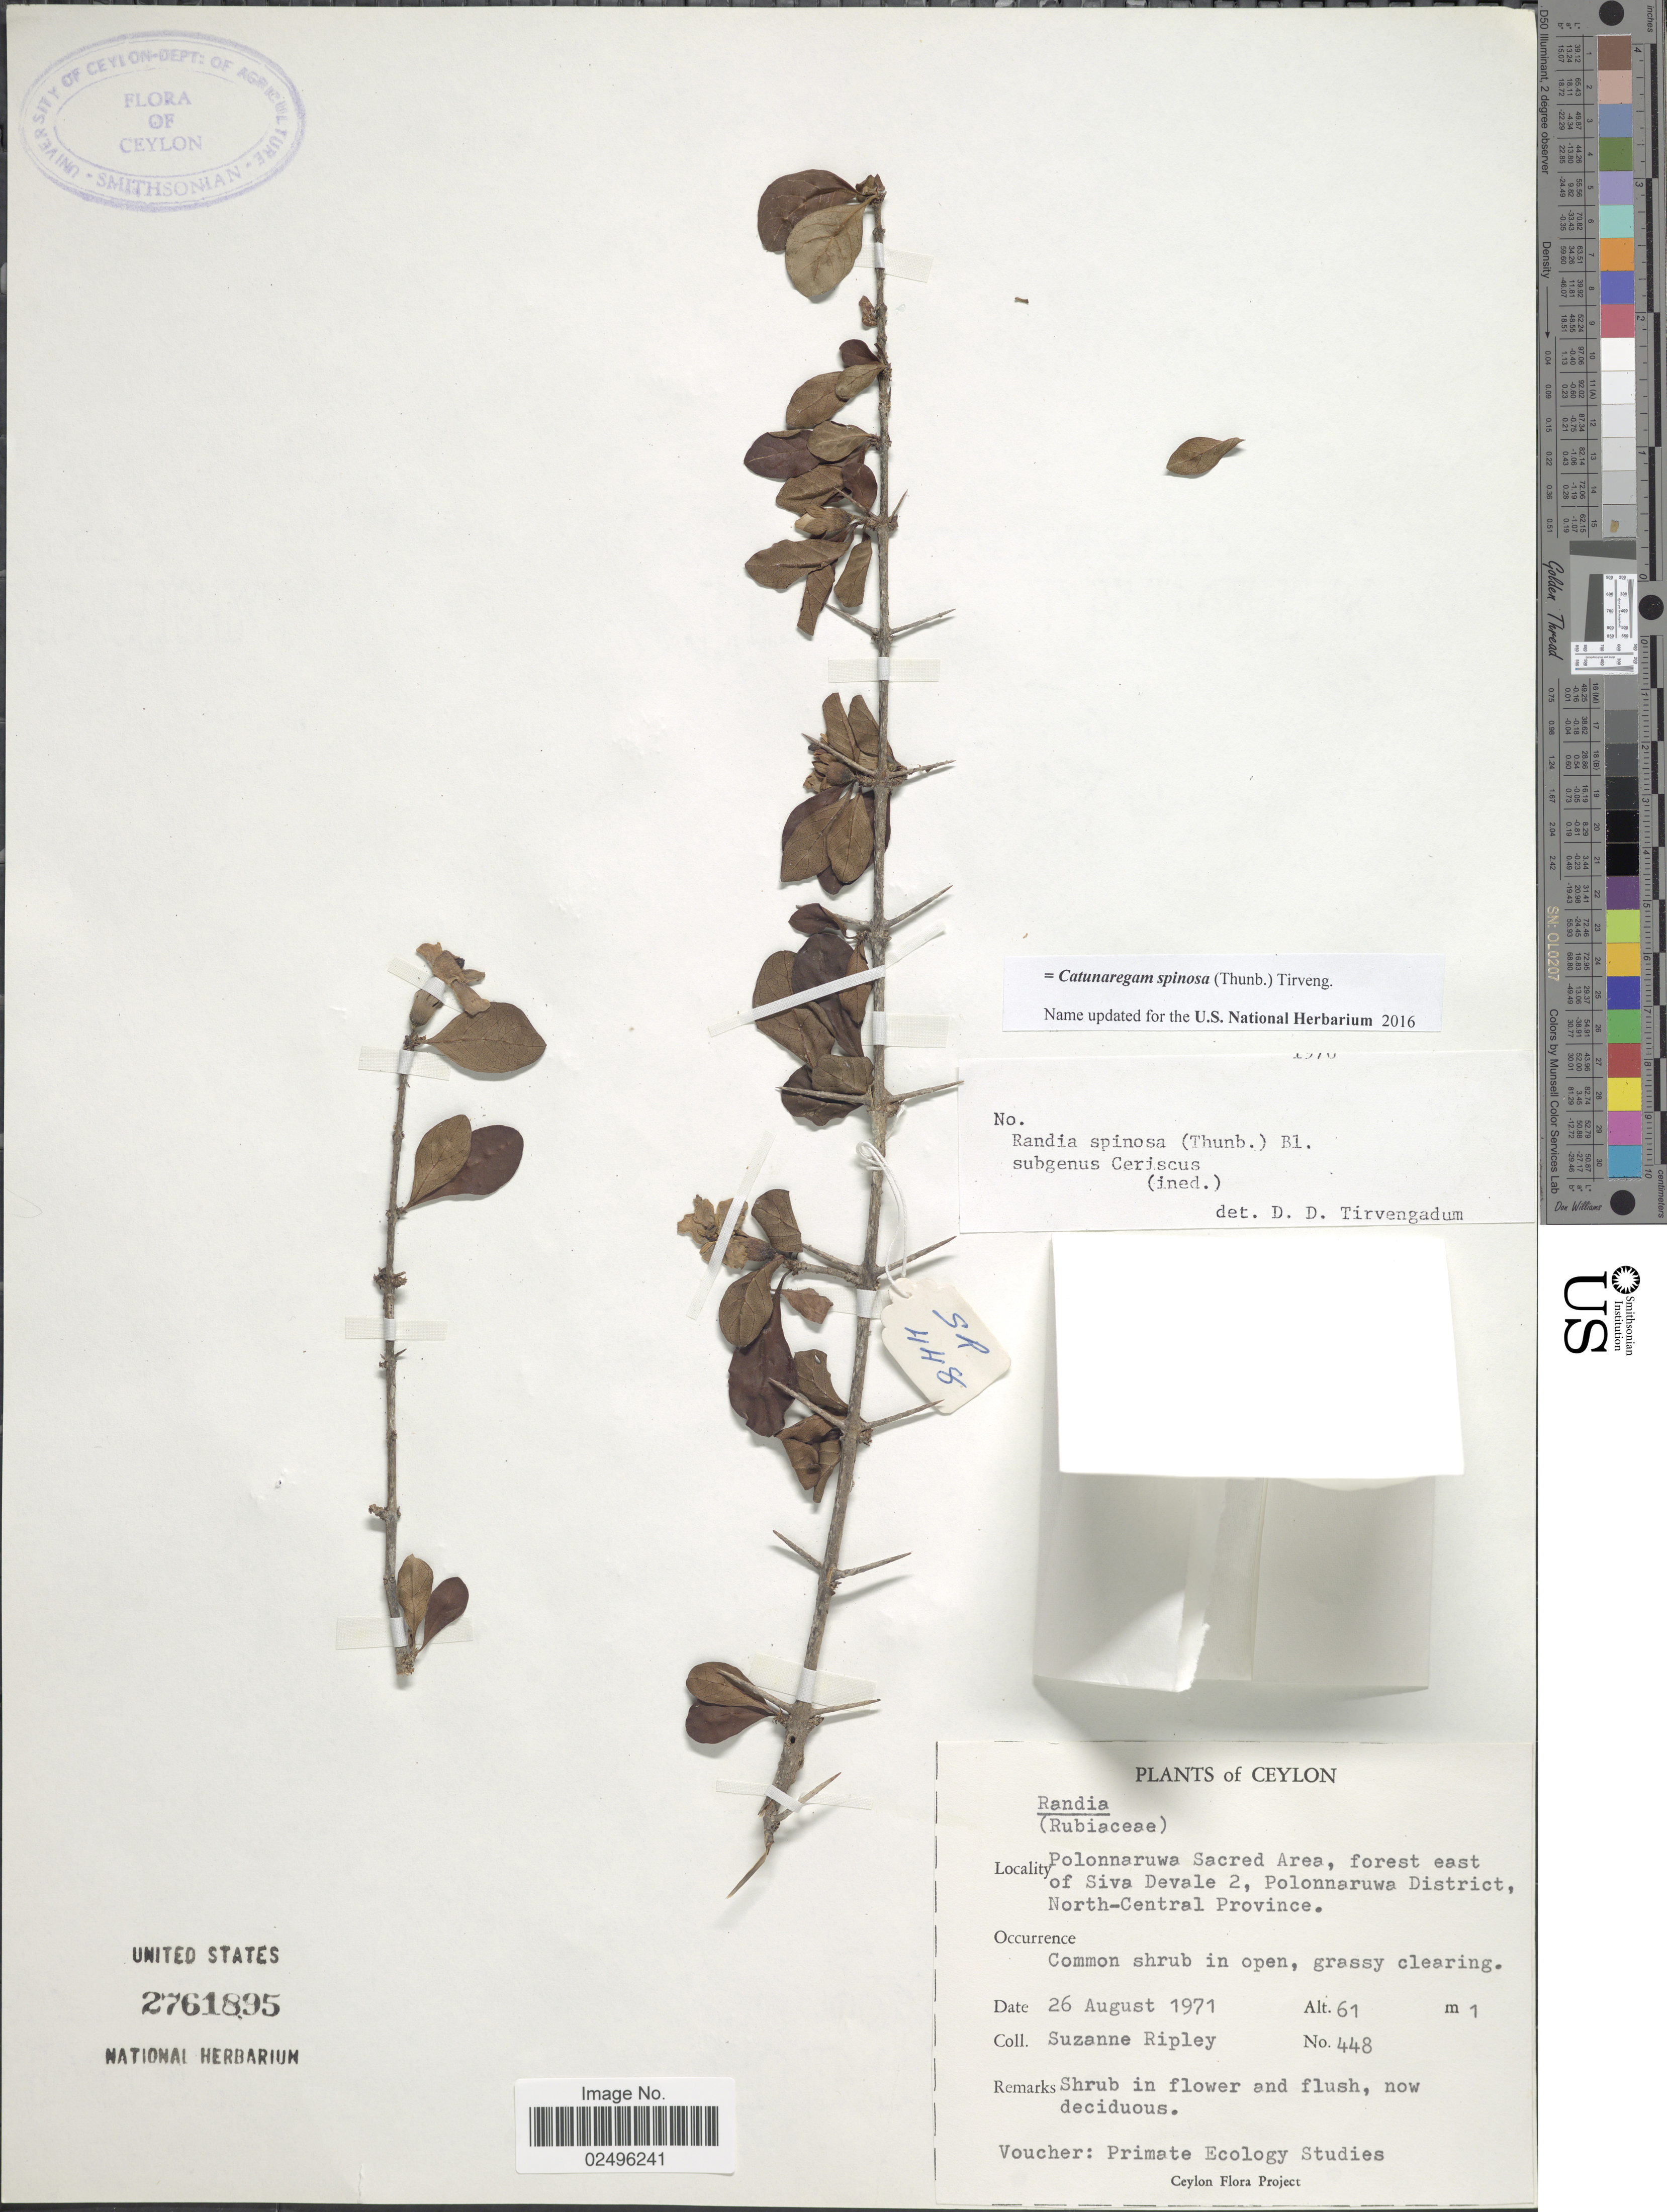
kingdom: Plantae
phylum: Tracheophyta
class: Magnoliopsida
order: Gentianales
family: Rubiaceae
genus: Catunaregam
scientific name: Catunaregam spinosa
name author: (Thunb.) Tirveng.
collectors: S. Ripley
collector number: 448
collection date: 1971-08-26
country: Sri Lanka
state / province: North Central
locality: Ceylon. Polonnaruwa Sacred Area, forest east of Siva Devale 2, Polonnaruwa District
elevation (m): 61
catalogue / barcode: US 2761895